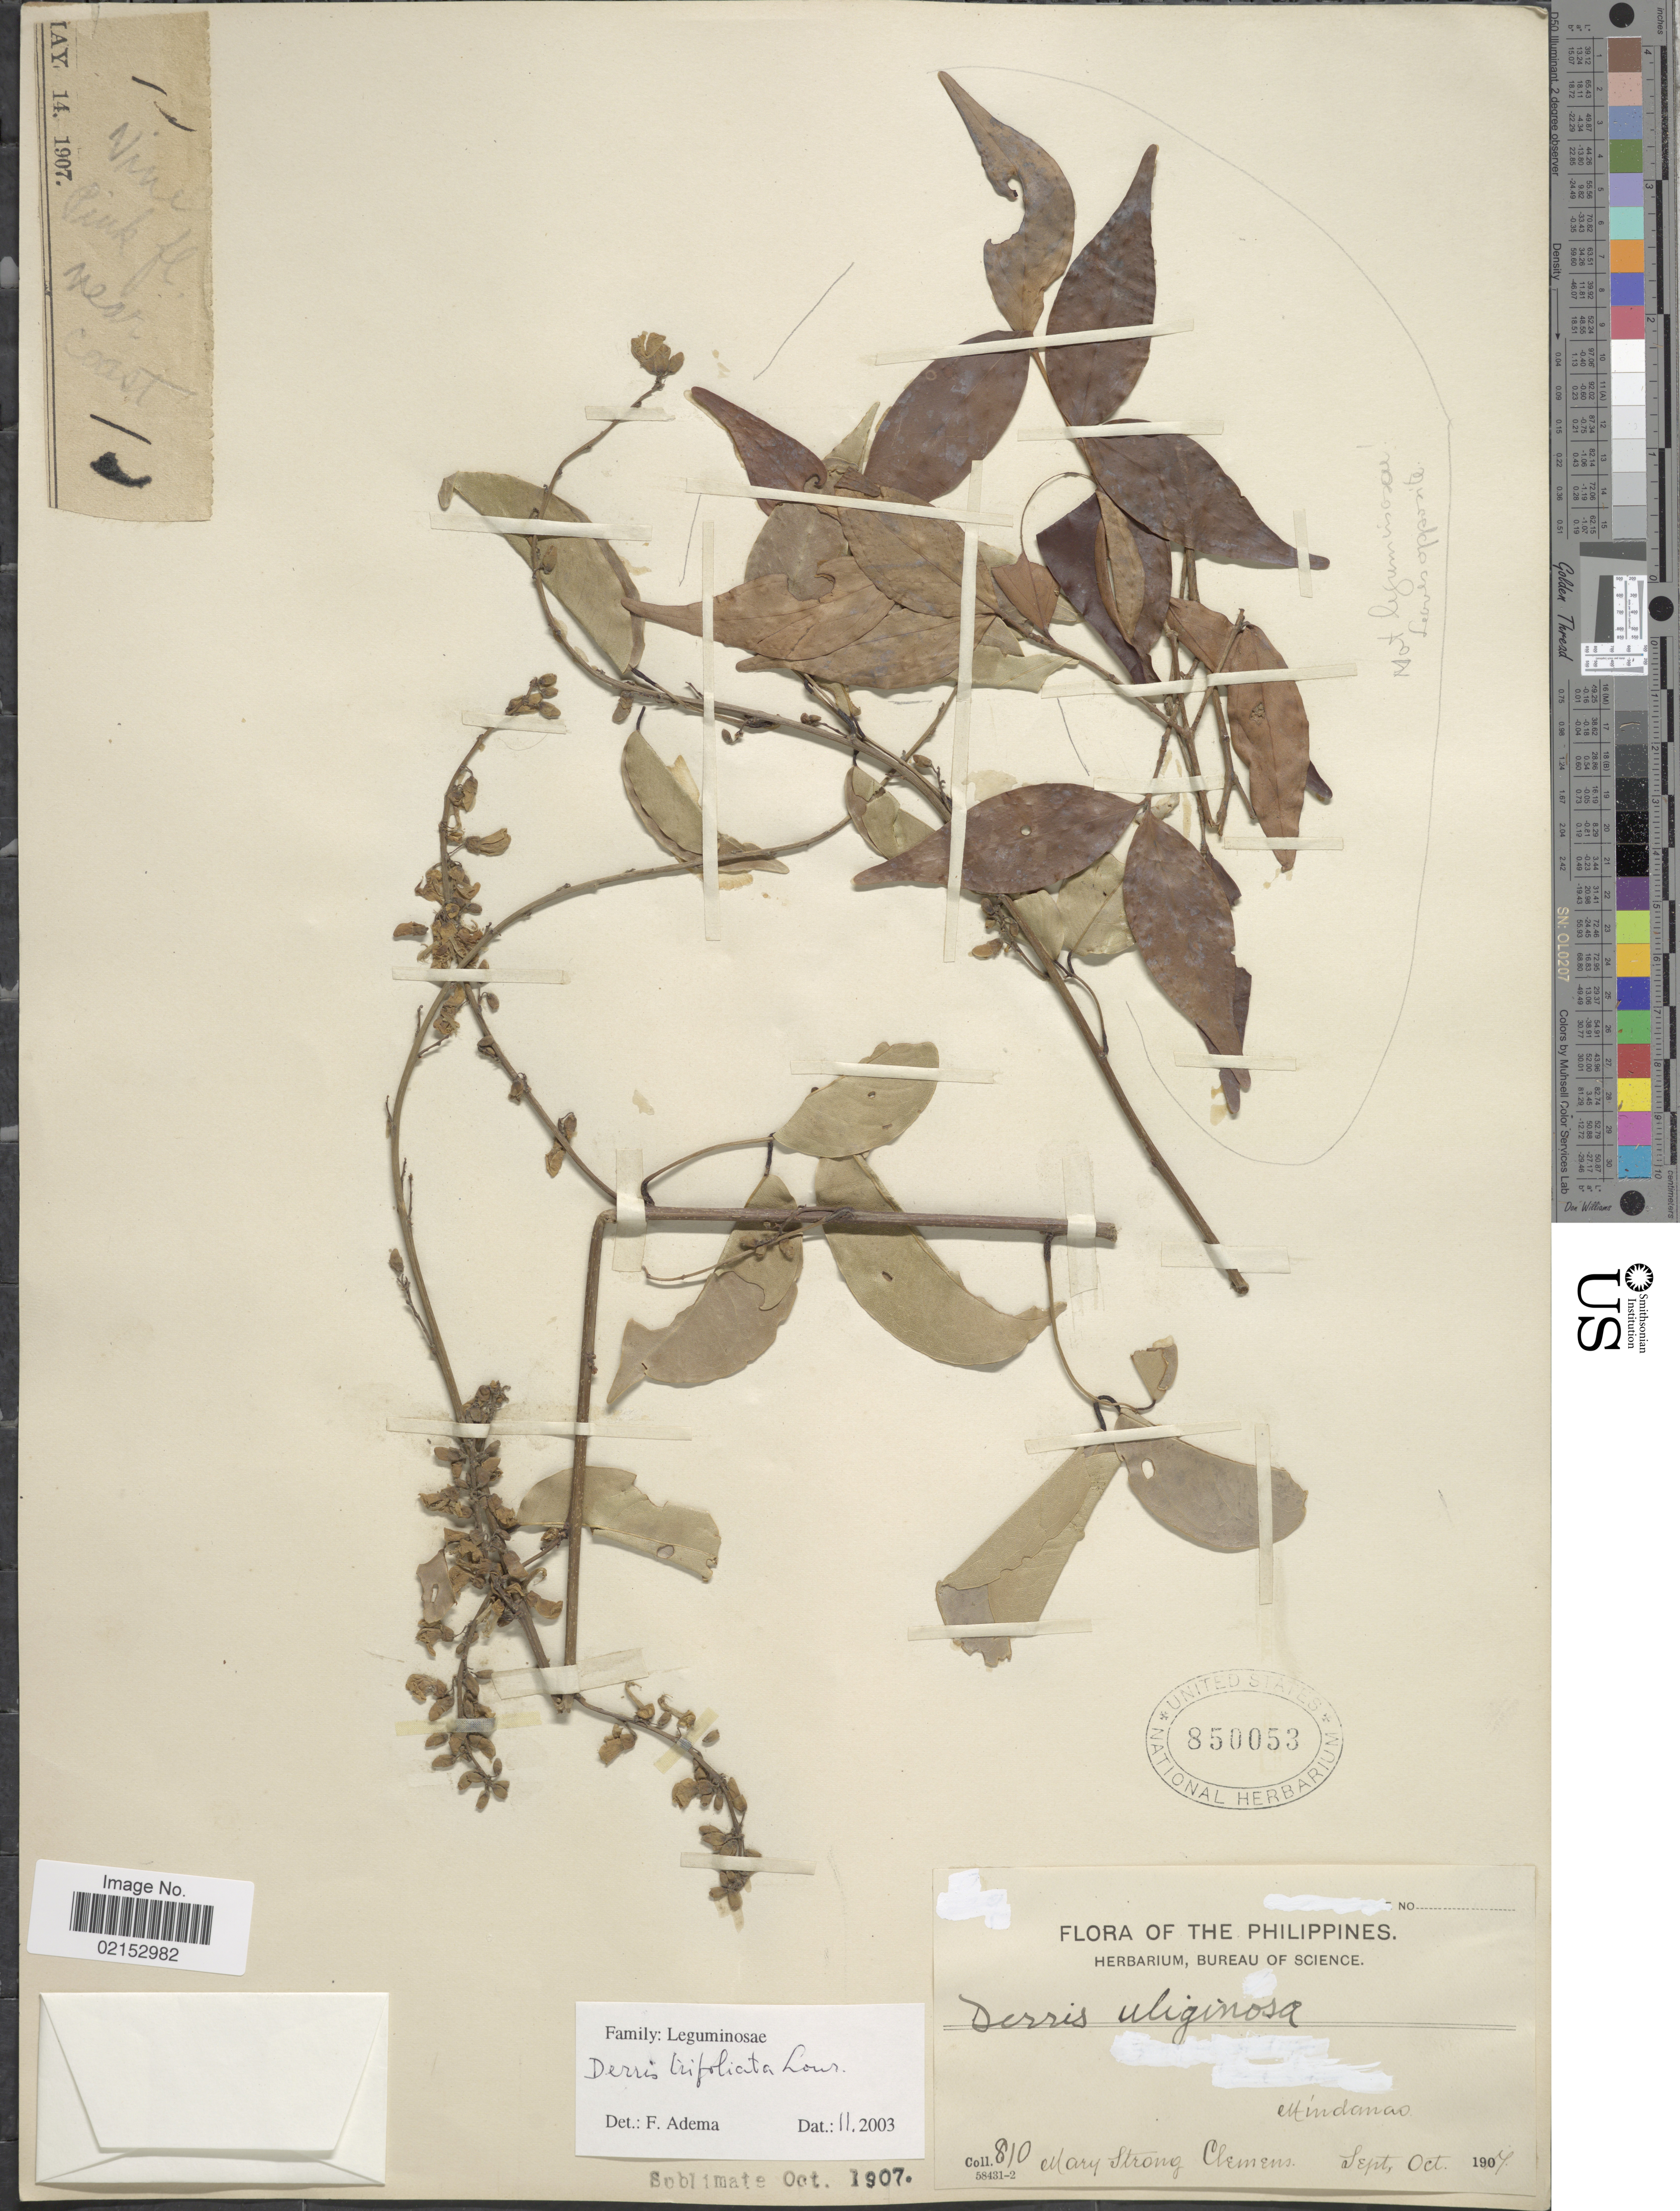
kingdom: Plantae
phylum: Tracheophyta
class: Magnoliopsida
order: Fabales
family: Fabaceae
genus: Derris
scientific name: Derris trifoliata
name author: Lour.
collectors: M. S. Clemens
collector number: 810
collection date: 1904-09/1904-10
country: Philippines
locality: Mindanao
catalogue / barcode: US 850053